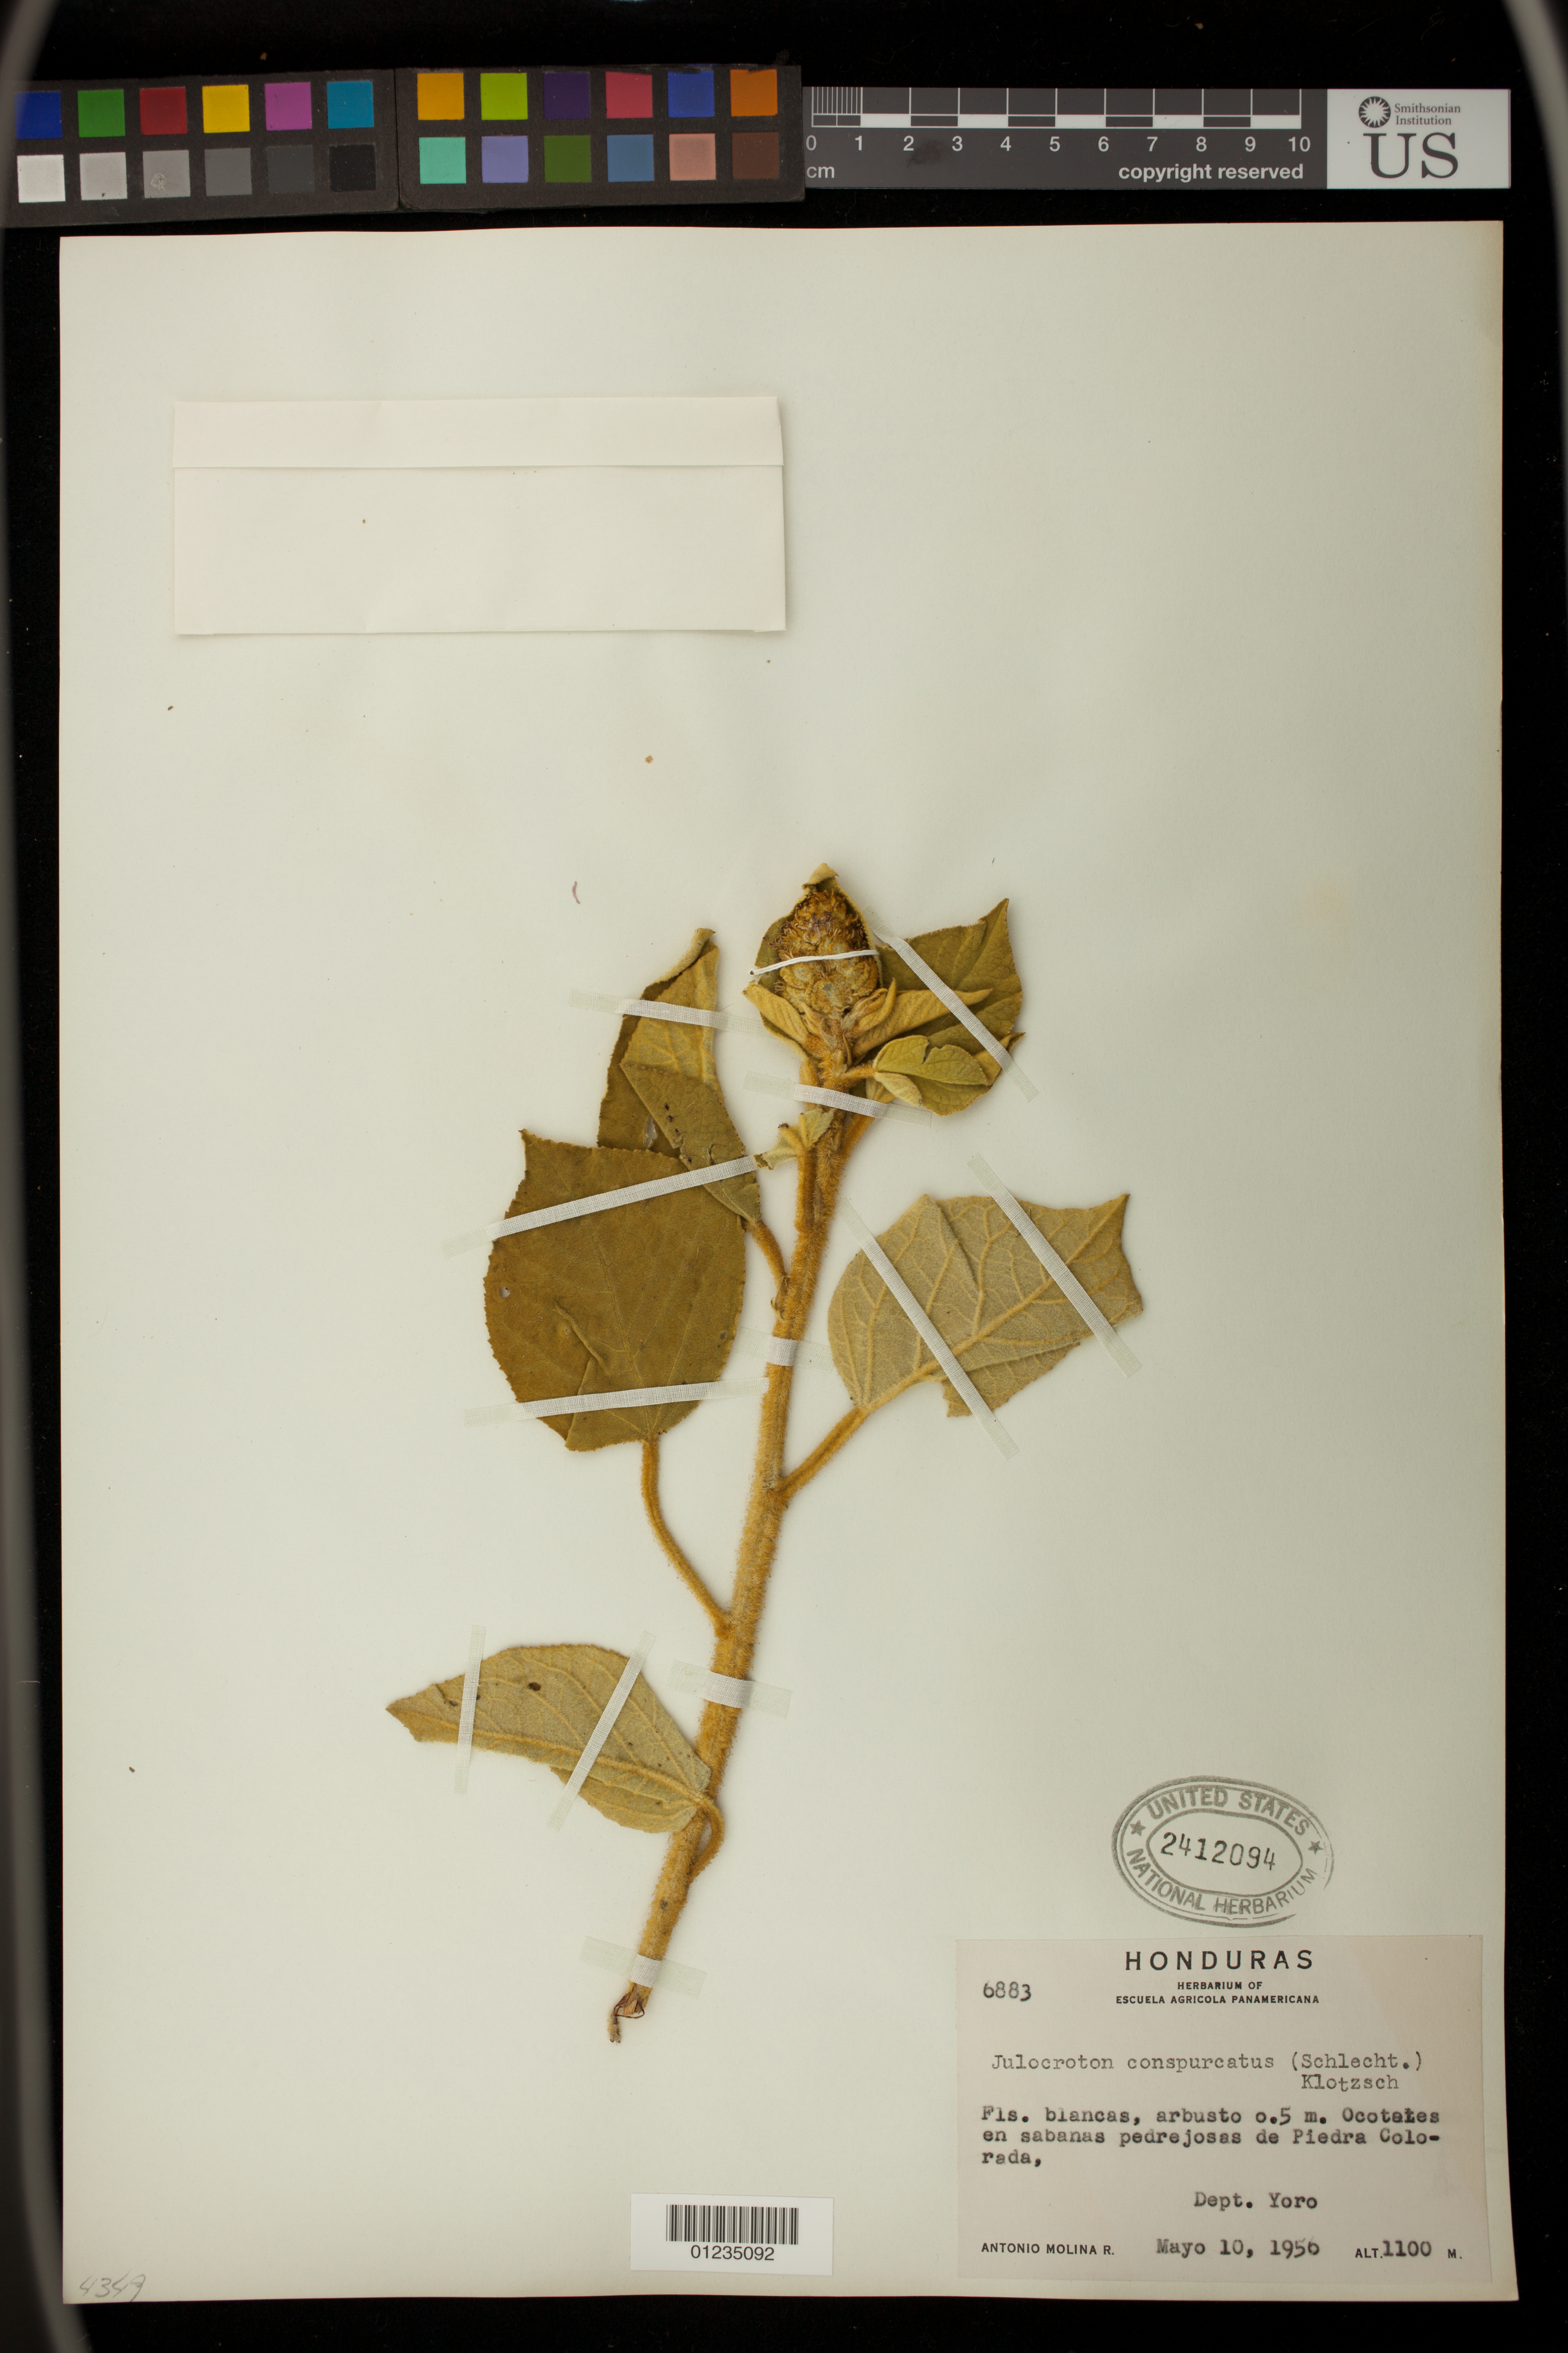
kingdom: Plantae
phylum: Tracheophyta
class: Magnoliopsida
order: Malpighiales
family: Euphorbiaceae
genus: Julocroton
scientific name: Julocroton conspurcatus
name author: (Schltdl.) Klotzsch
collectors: A. Molina R.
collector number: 6883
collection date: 1956-05-10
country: Honduras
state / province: Yoro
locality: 0.5 m Ocotales en sabanas pedrejosas de Piedra Col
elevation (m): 1100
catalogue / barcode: US 2412094